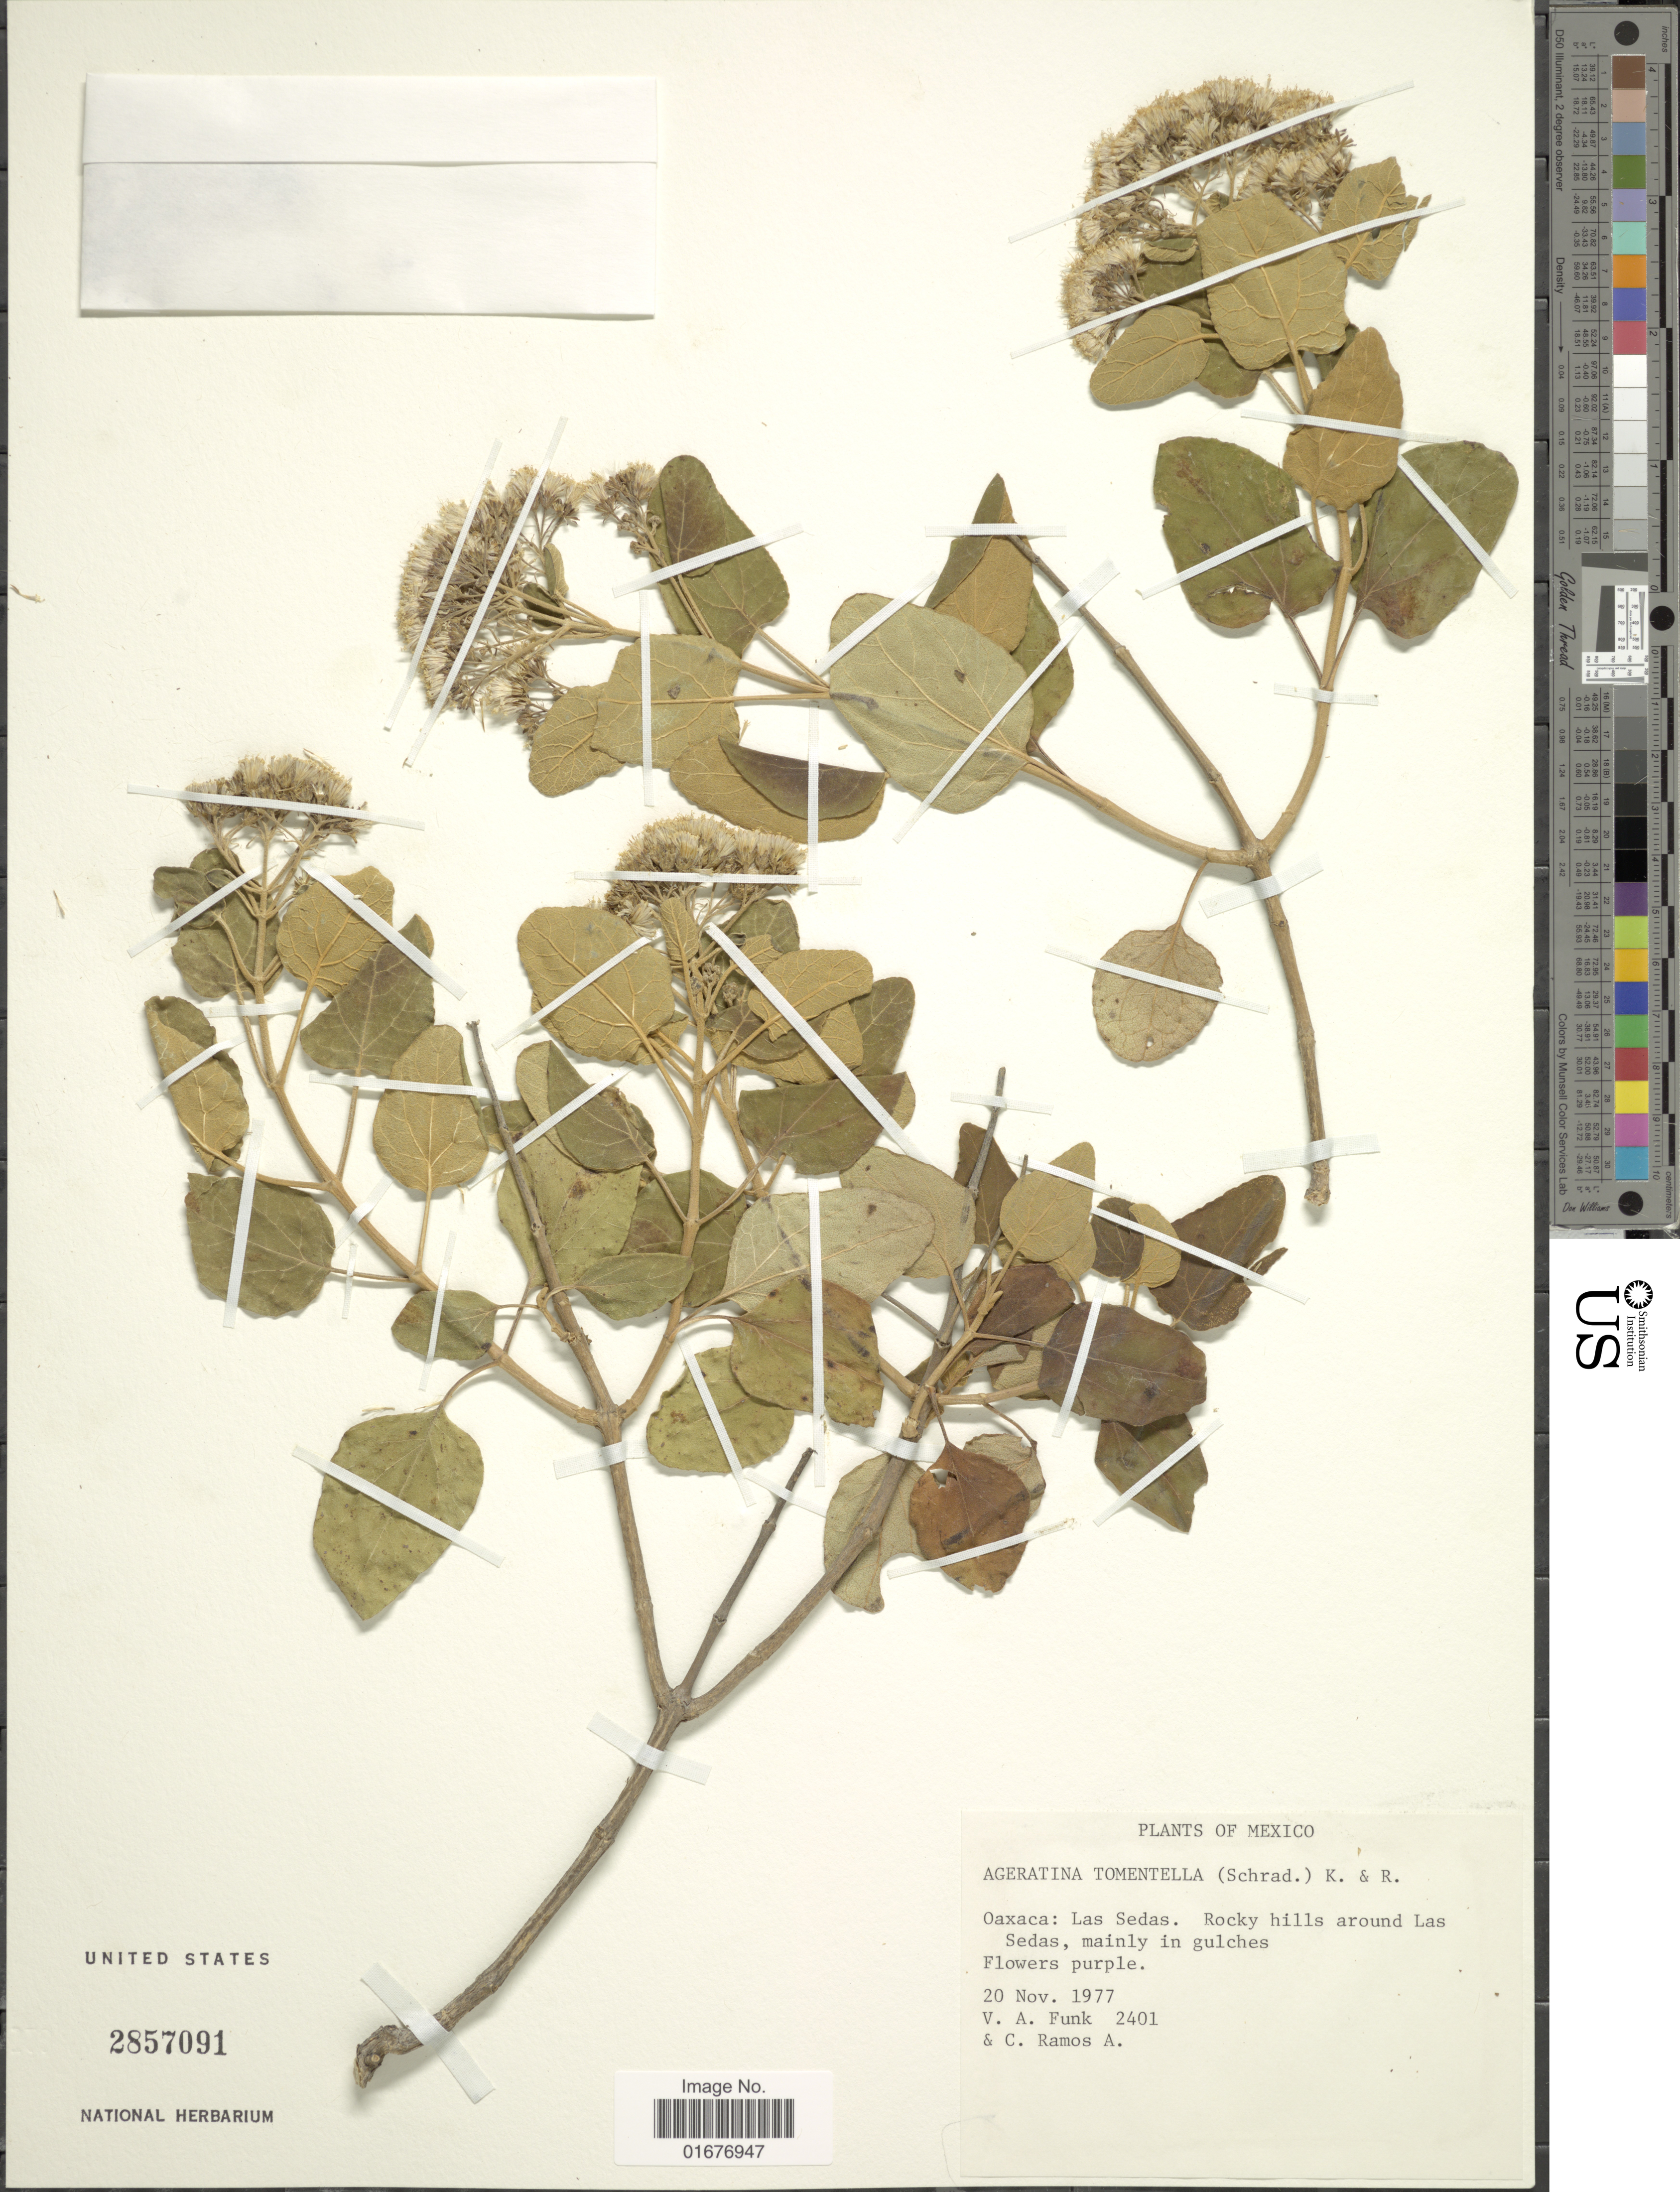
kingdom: Plantae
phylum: Tracheophyta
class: Magnoliopsida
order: Asterales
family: Asteraceae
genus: Ageratina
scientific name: Ageratina tomentella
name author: (Schrad.) R.M. King & H. Rob.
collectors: V. Funk & C. Ramos A.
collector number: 2401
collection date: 1977-11-20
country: Mexico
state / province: Oaxaca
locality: Oaxaca: Las Sedas, rocky hills around Las Sedas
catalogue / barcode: US 2857091